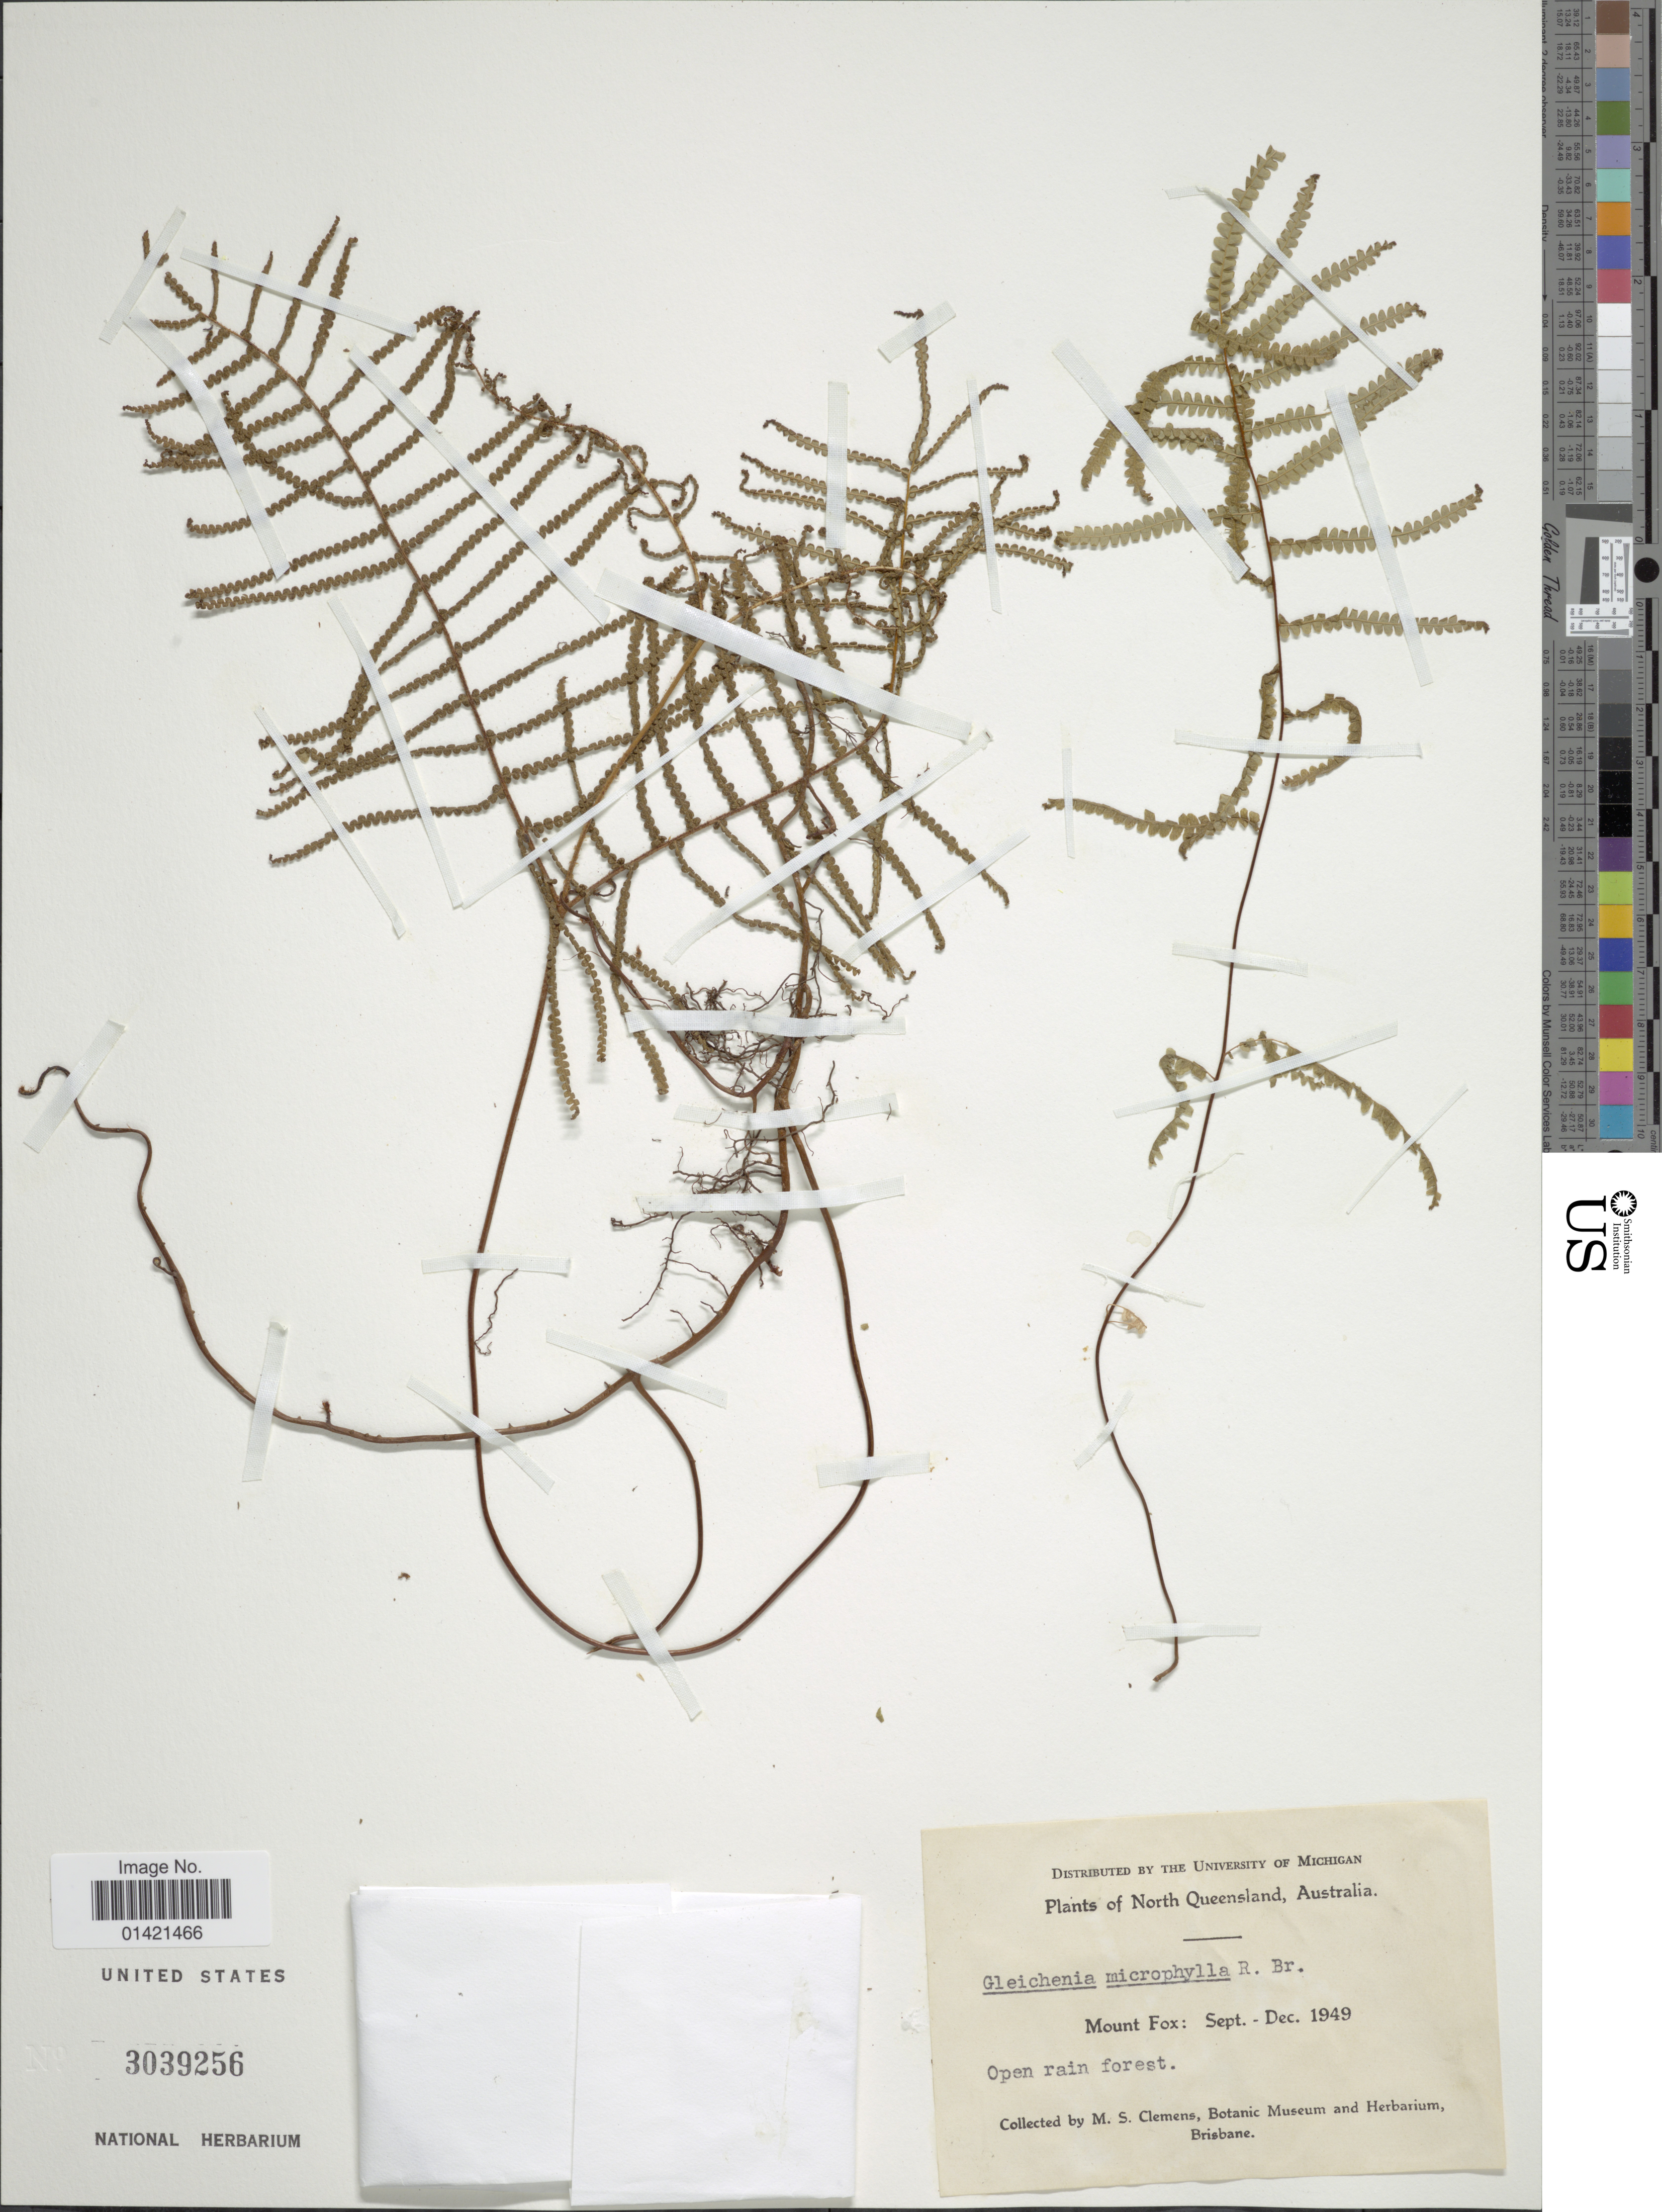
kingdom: Plantae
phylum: Tracheophyta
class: Polypodiopsida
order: Gleicheniales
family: Gleicheniaceae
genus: Gleichenia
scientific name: Gleichenia microphylla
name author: R. Br.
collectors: M. S. Clemens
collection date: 1949-09/1949-12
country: Australia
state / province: Queensland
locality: North Queensland. Mount Fox.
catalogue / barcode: US 3039256